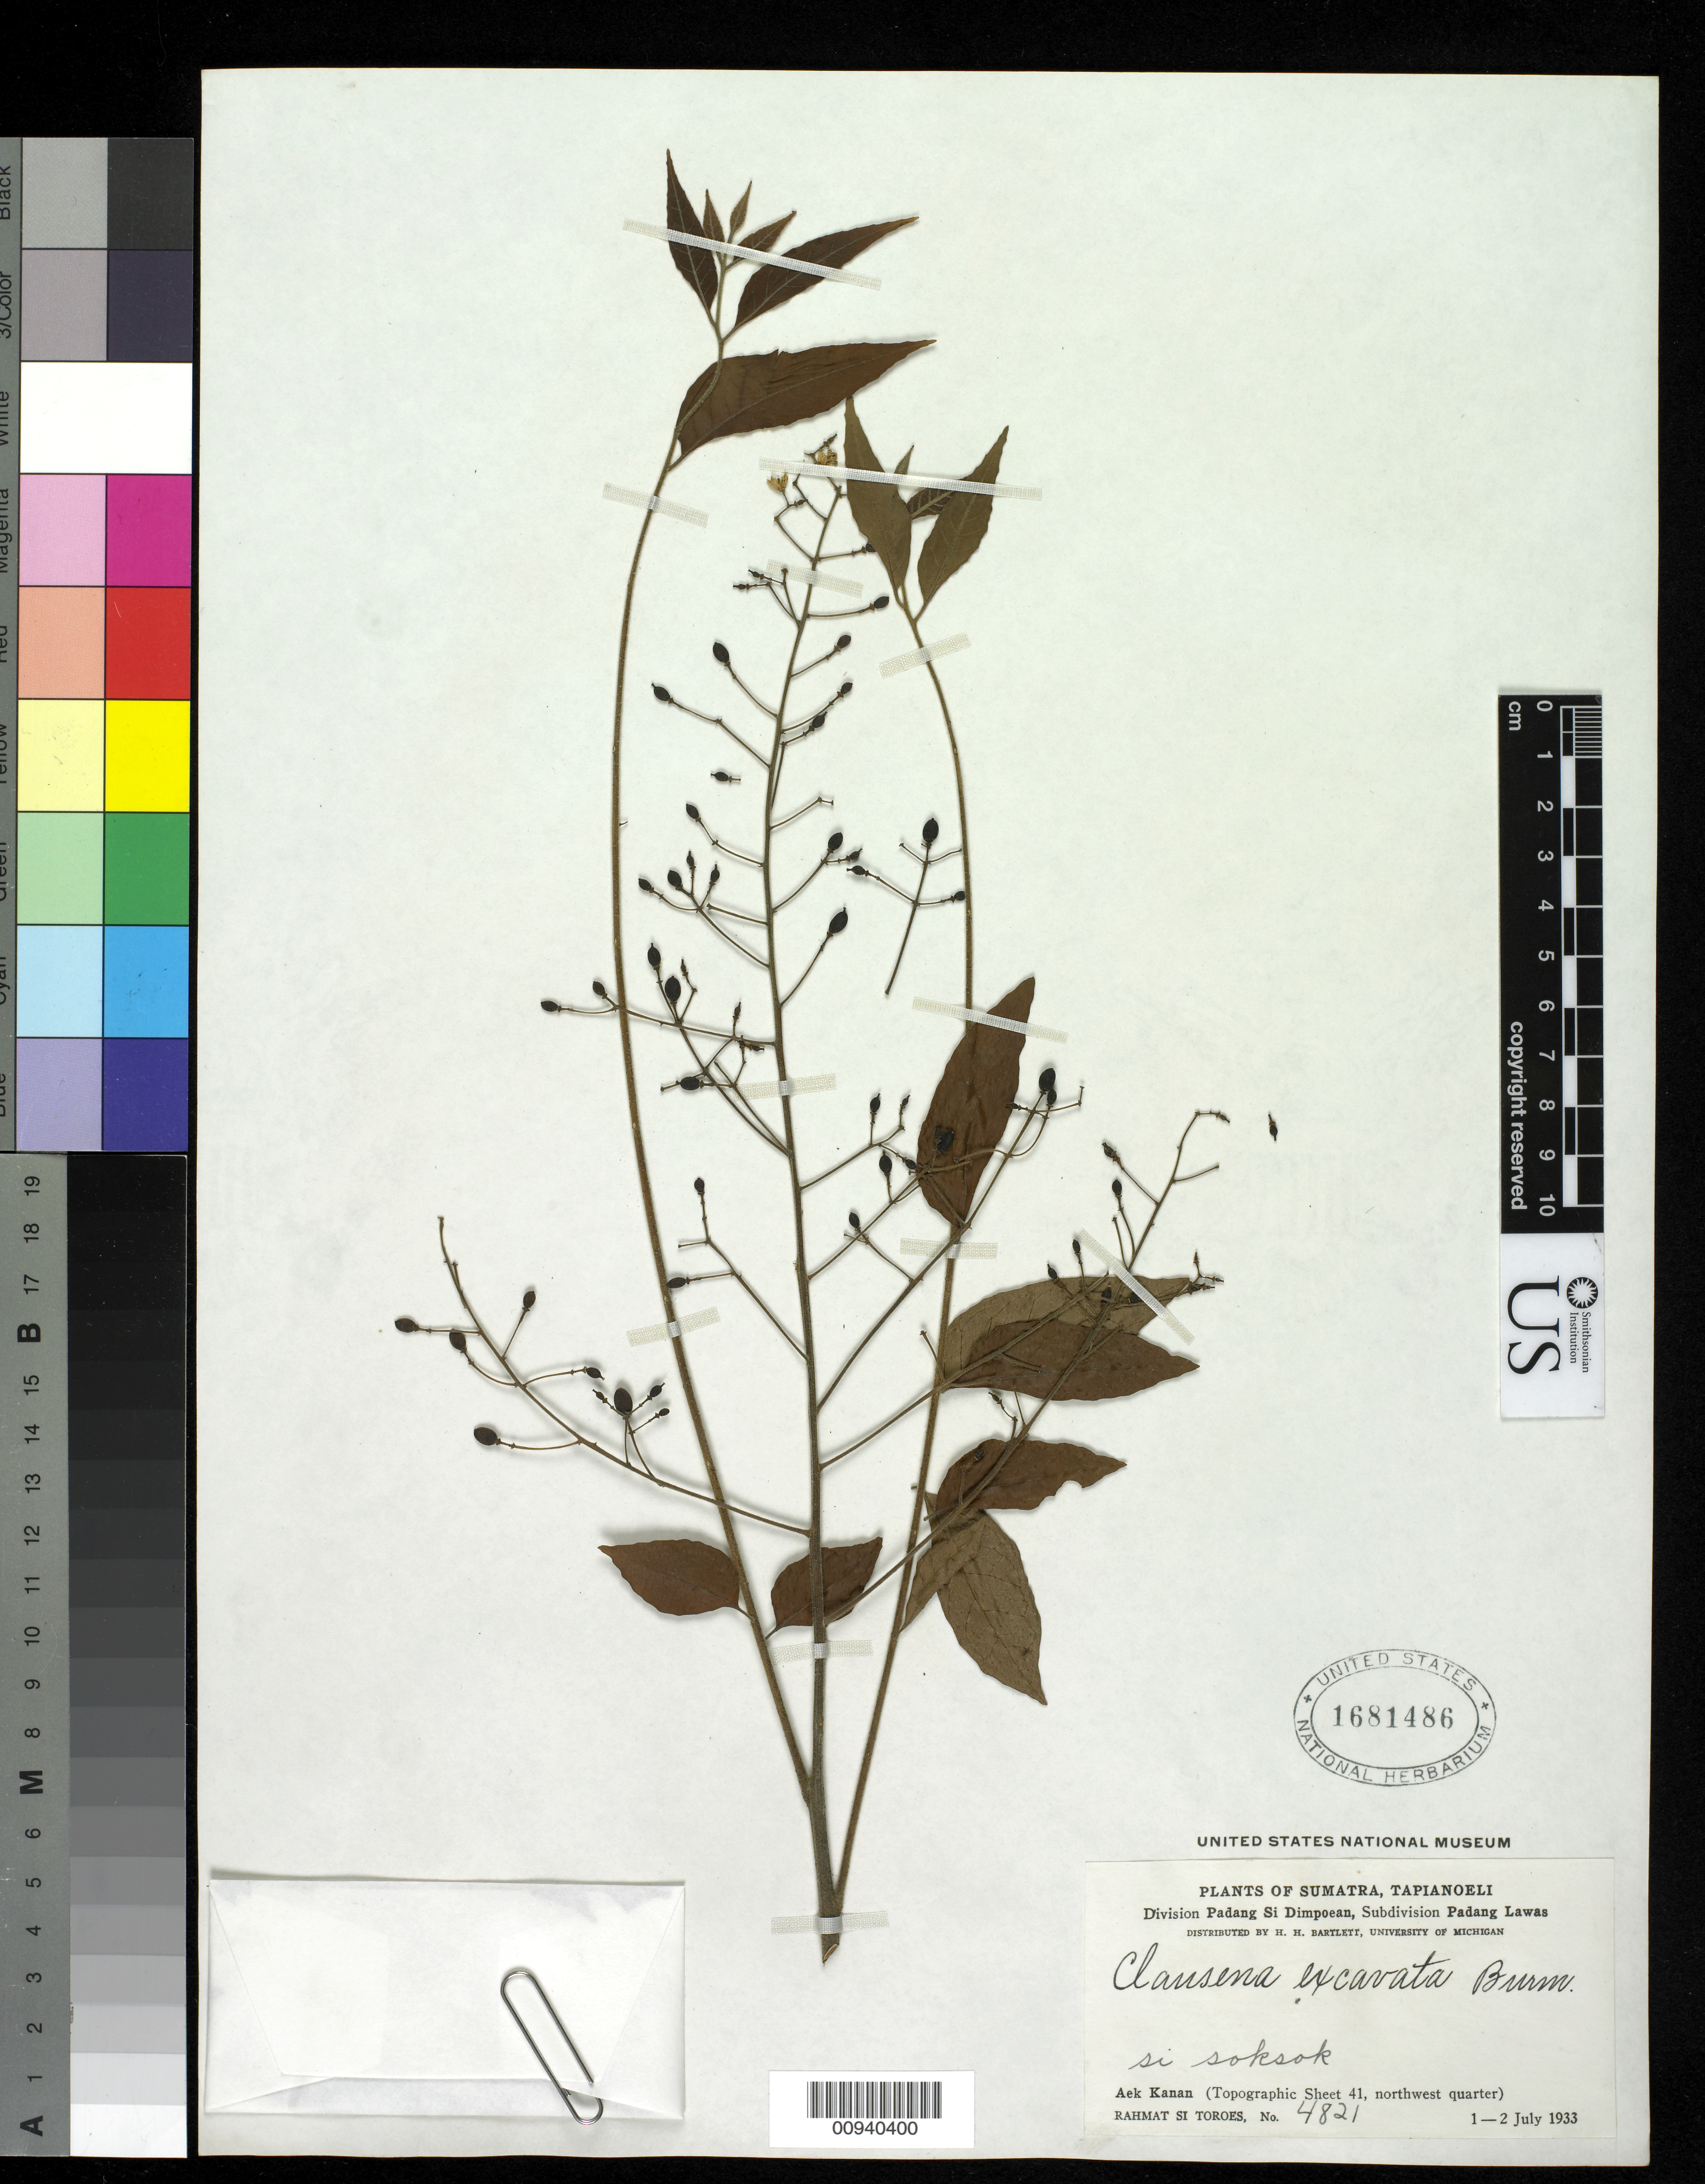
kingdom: Plantae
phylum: Tracheophyta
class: Magnoliopsida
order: Sapindales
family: Rutaceae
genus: Clausena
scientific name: Clausena excavata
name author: Burm. f.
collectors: Rahmat Si Boeea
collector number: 4821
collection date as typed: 01 Jul 1931 to 02 Jul 1931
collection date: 1931-07-01/1931-07-02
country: Indonesia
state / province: Sumatra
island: Sumatra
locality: Division Padang Si Dimpoean, Subdivision Padang Lawas.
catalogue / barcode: US 1681486